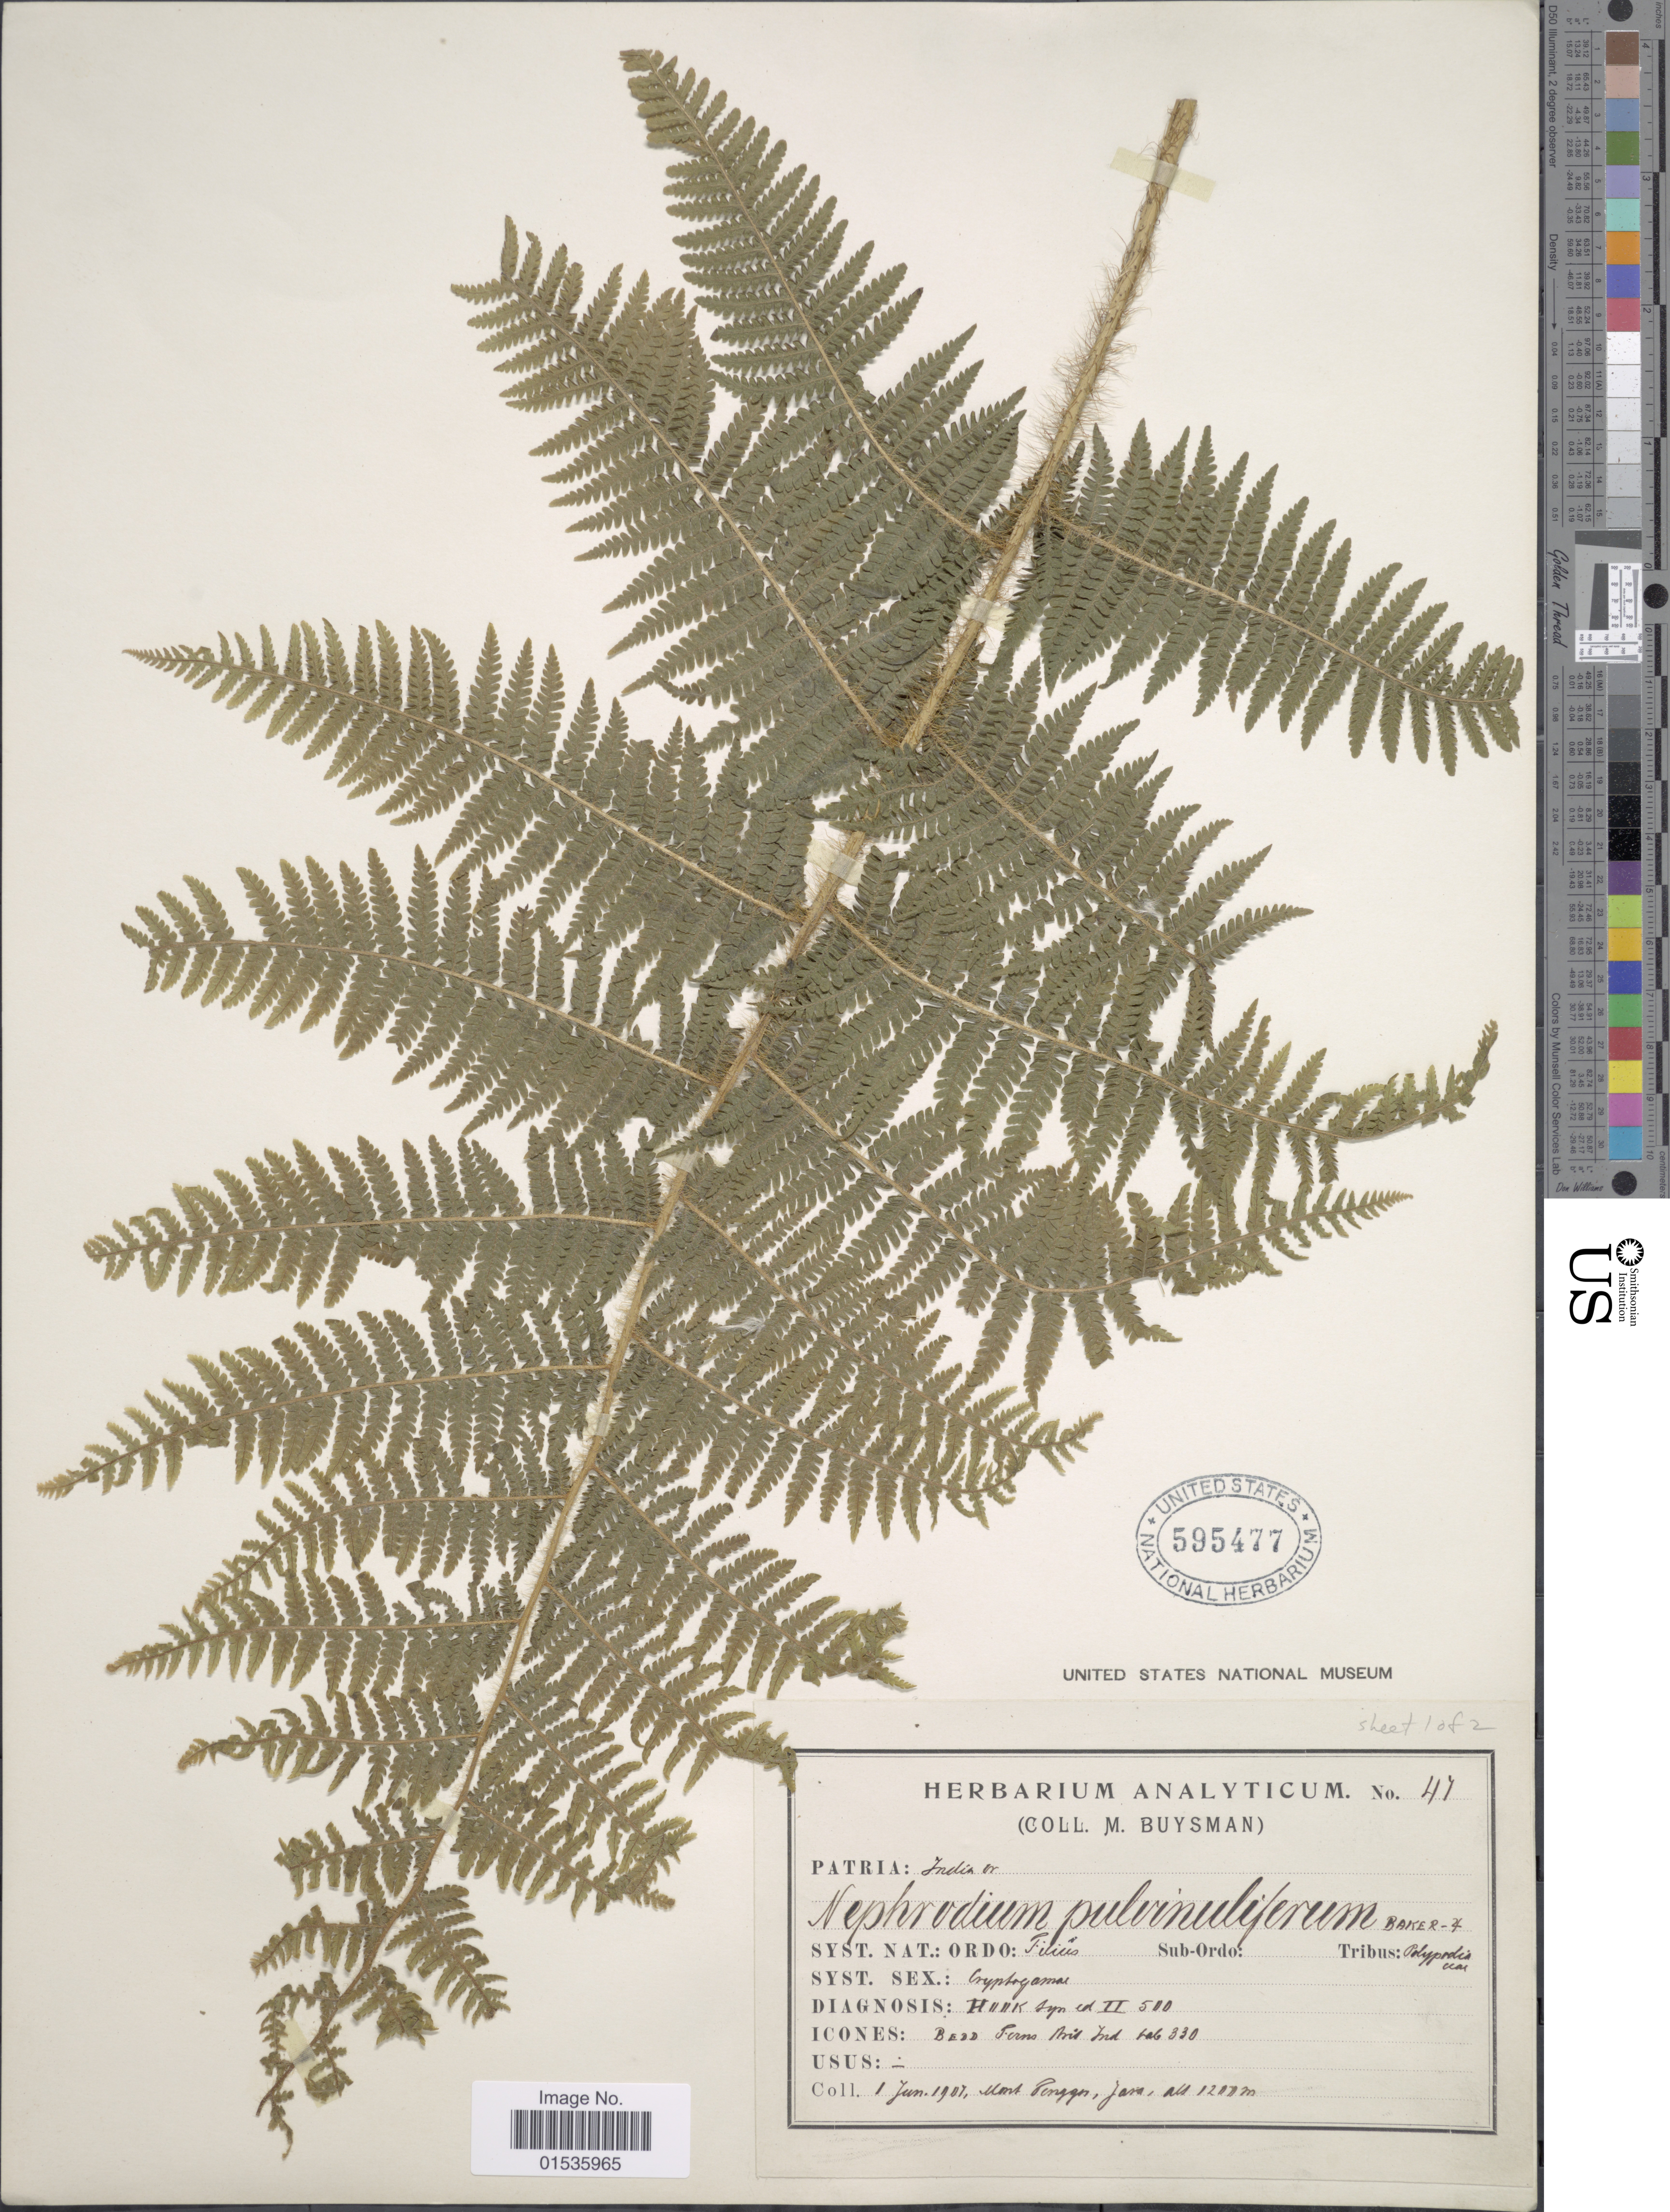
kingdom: Plantae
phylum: Tracheophyta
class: Polypodiopsida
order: Polypodiales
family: Thelypteridaceae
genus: Macrothelypteris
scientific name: Macrothelypteris setigera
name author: (Gaudich.) Ching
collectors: M. Buysman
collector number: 47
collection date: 1907-06-01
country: Indonesia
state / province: Java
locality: Mont Penggar Java.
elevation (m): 1200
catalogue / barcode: US 595477